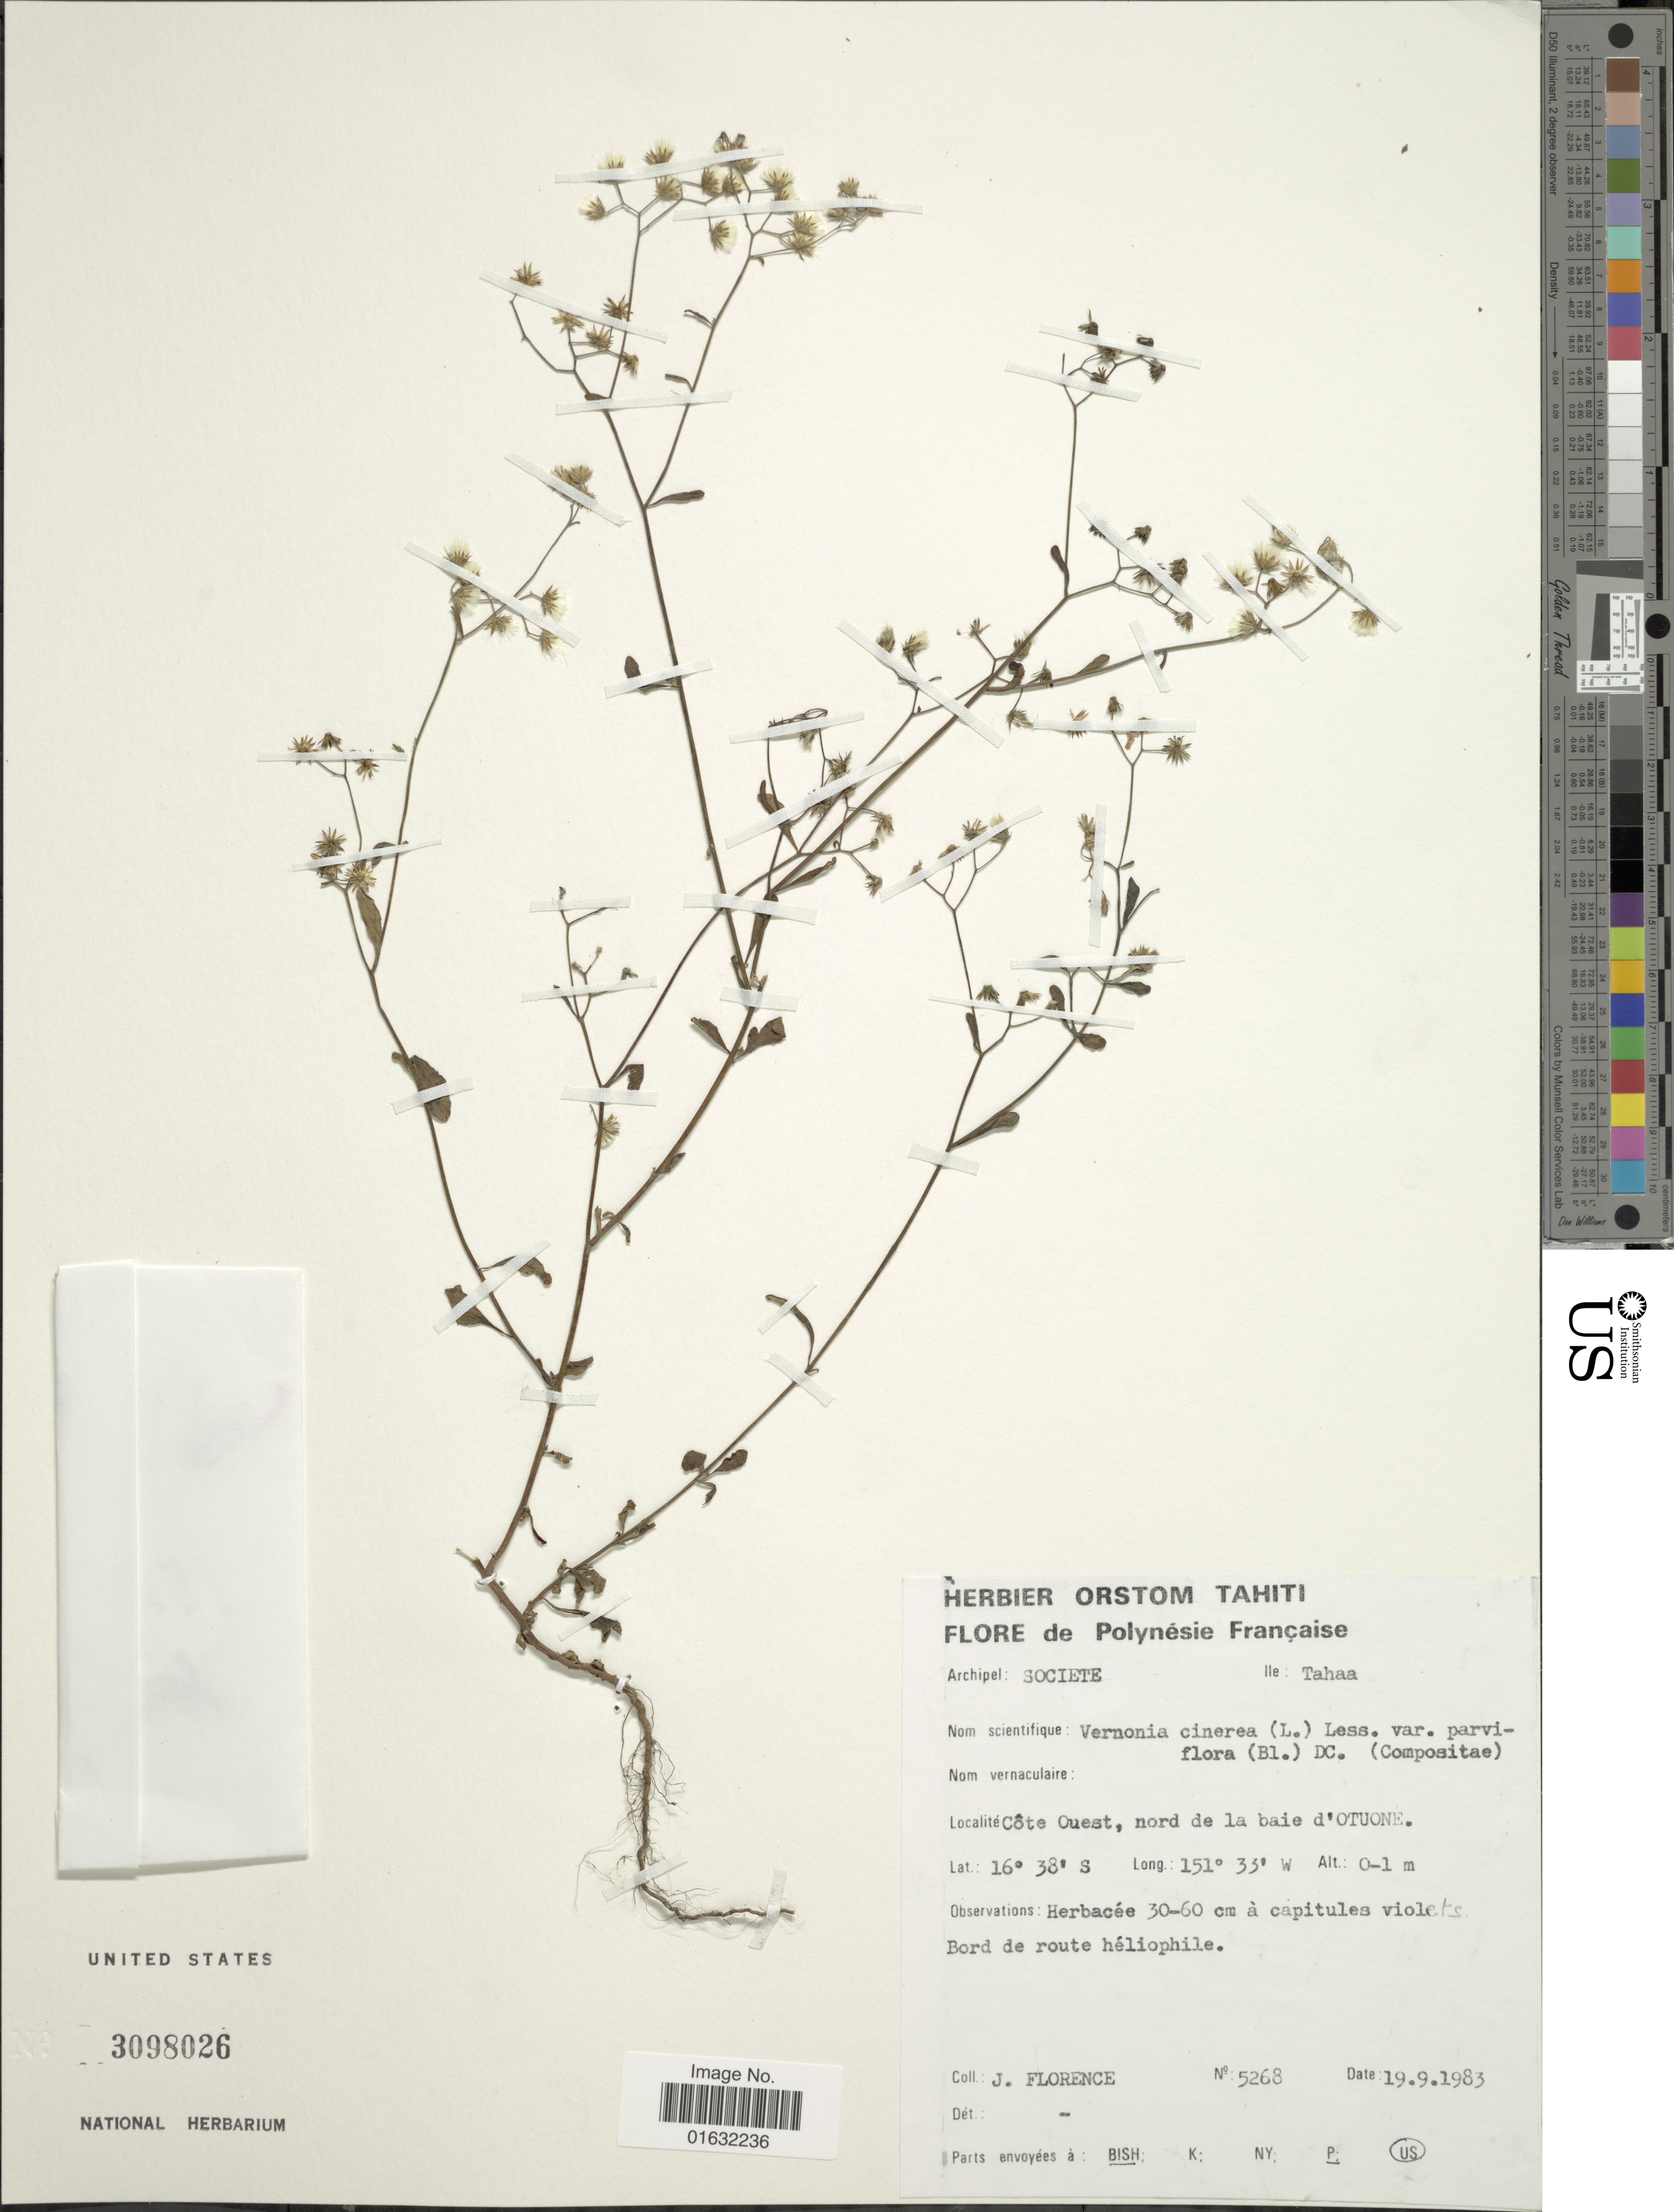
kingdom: Plantae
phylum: Tracheophyta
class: Magnoliopsida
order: Asterales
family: Asteraceae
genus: Cyanthillium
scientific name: Cyanthillium cinereum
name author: (L.) H. Rob.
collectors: J. Florence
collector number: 5268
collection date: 1983-09-19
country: French Polynesia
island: Tahaa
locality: Societe, Tahaa, Cote Quest, nord de la baie d'Otuone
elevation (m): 0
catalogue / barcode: US 3089026